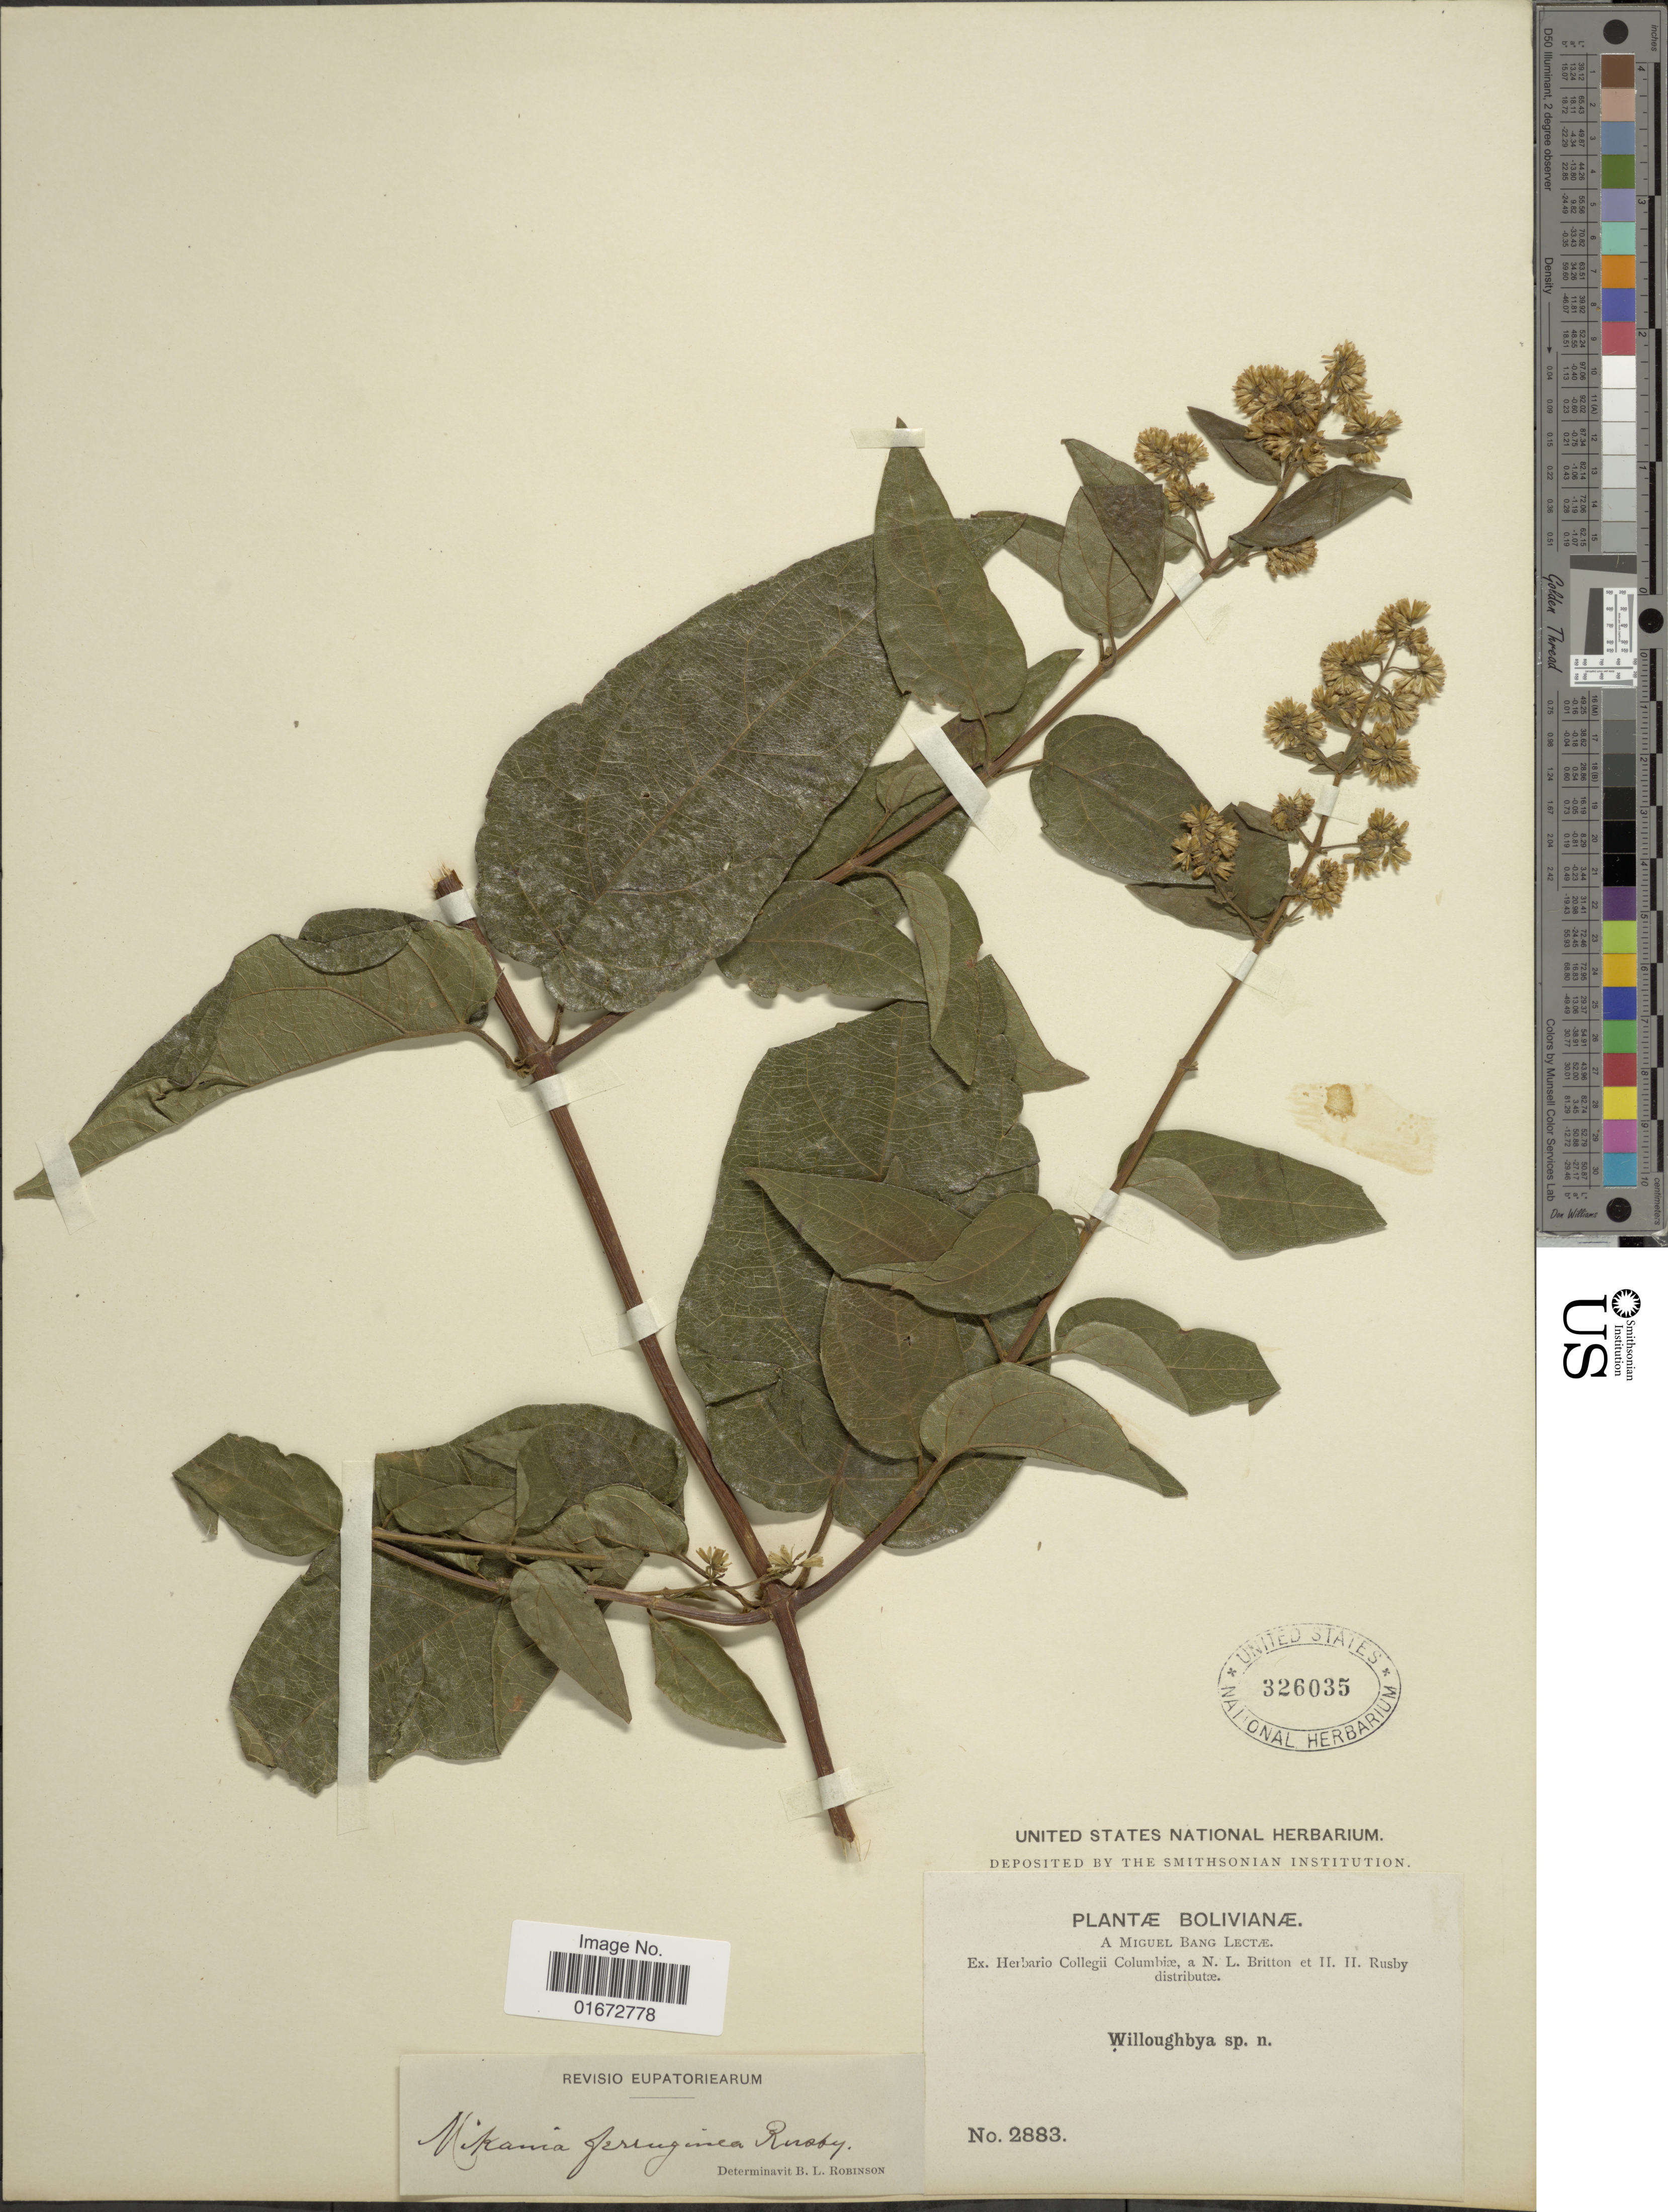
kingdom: Plantae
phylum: Tracheophyta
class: Magnoliopsida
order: Asterales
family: Asteraceae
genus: Mikania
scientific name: Mikania ferruginea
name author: (Rusby) Buchtien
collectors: M. Bang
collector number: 2883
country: Bolivia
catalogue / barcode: US 326035